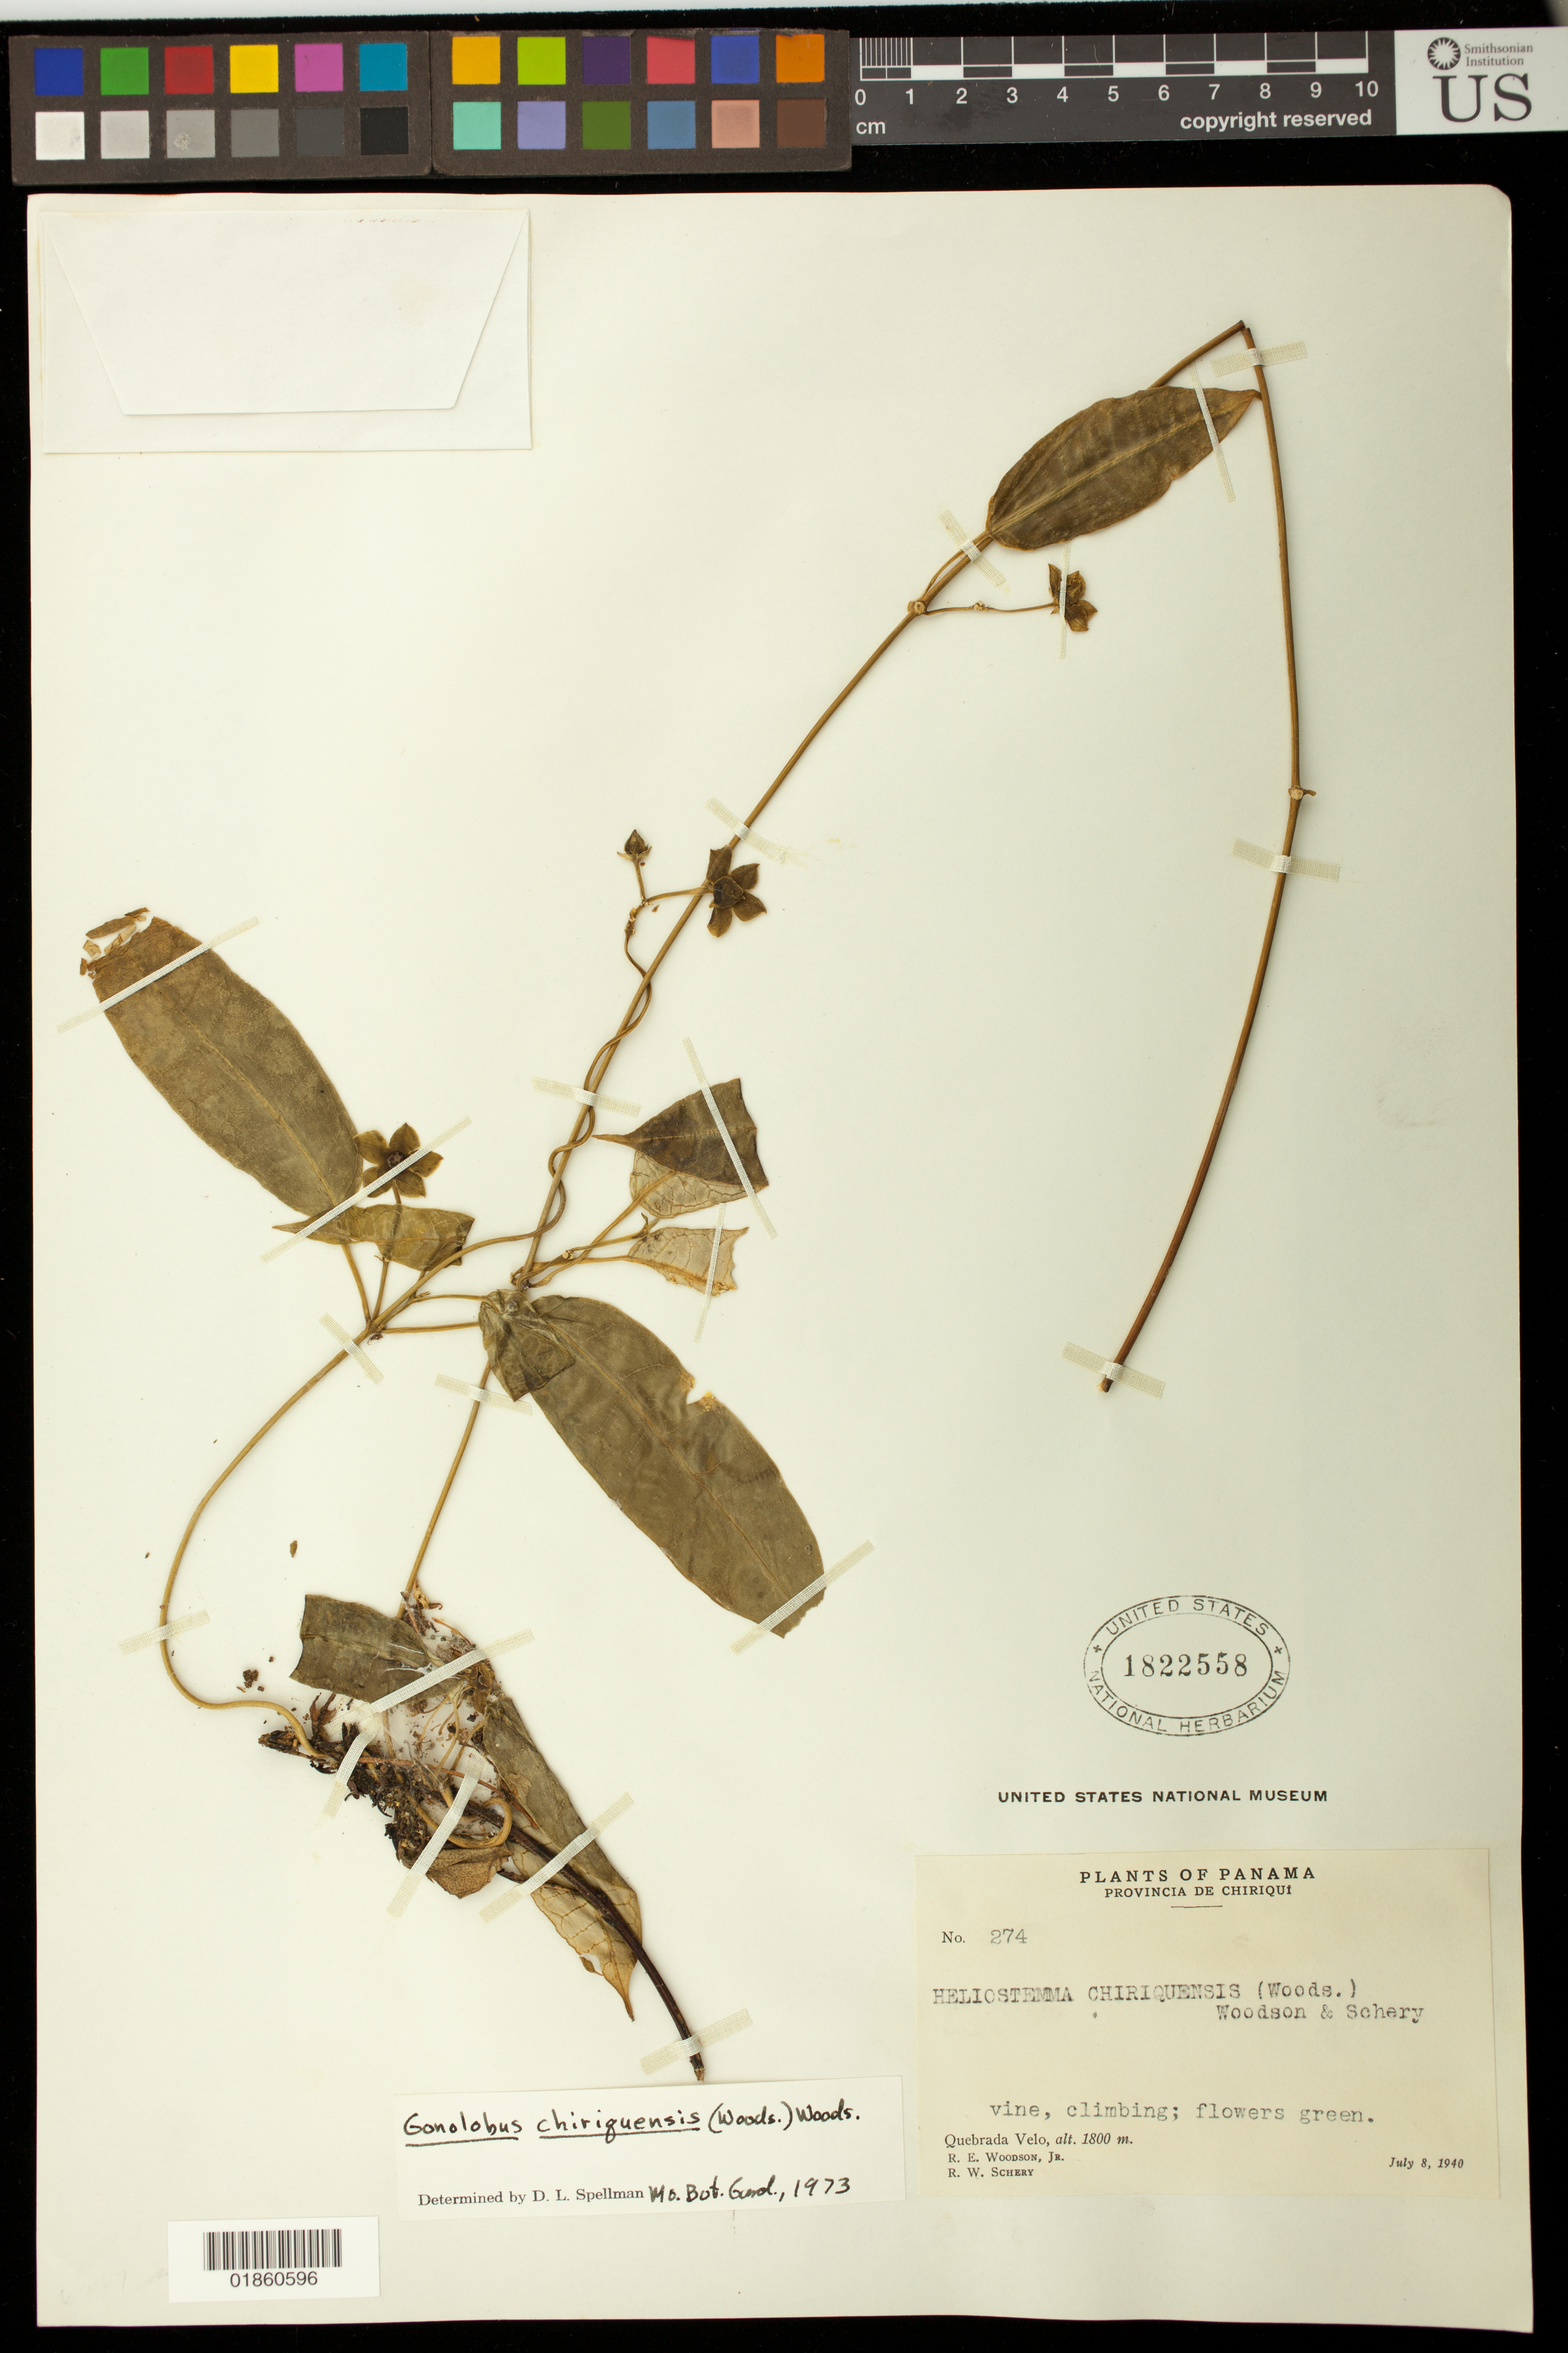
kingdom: Plantae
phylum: Tracheophyta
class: Magnoliopsida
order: Gentianales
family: Apocynaceae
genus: Gonolobus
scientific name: Gonolobus chiriquensis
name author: (Woodson) Woodson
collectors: R. E. Woodson & R. W. Schery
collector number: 274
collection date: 1940-07-08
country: Panama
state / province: Chiriquí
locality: Quebrada Velo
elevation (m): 1800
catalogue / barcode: US 1822558